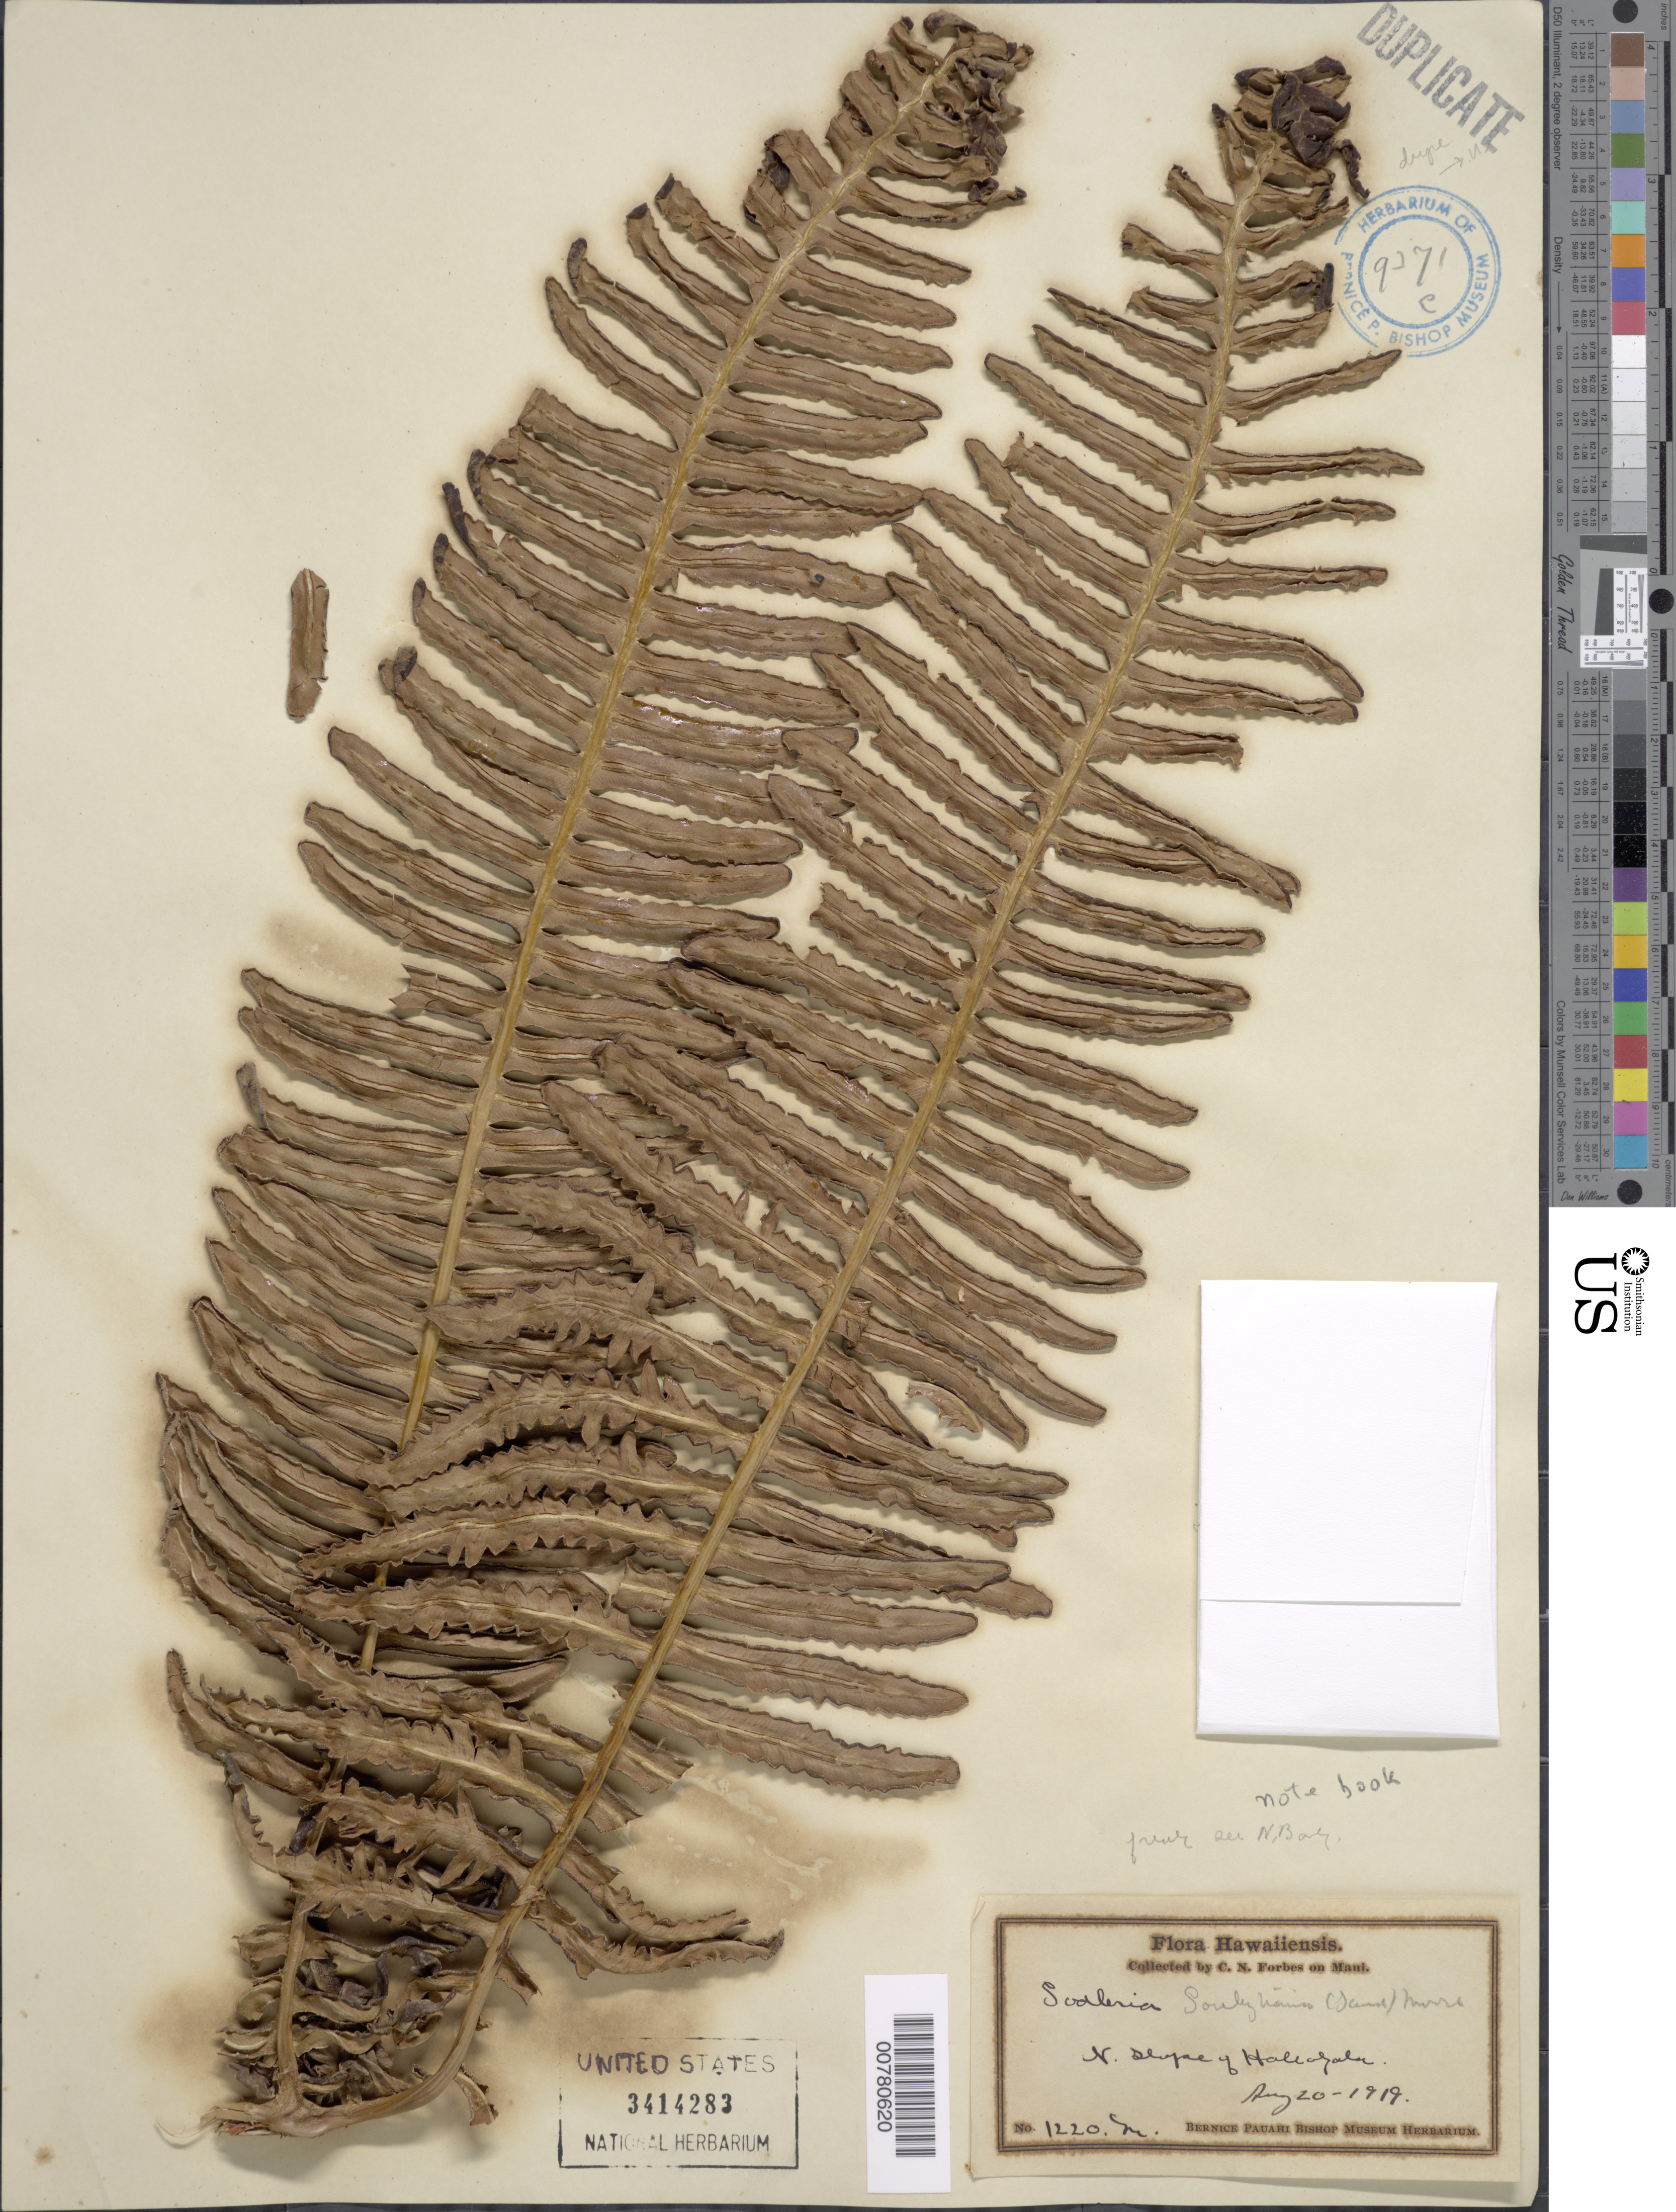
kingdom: Plantae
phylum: Tracheophyta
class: Polypodiopsida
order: Polypodiales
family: Blechnaceae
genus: Sadleria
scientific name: Sadleria souleytiana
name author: (Gaudich.) T. Moore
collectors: C. N. Forbes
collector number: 1220.M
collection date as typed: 20 Aug 1919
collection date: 1919-08-20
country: United States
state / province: Hawaii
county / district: Maui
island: Maui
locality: N slope of Haleakala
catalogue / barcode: US 3414283